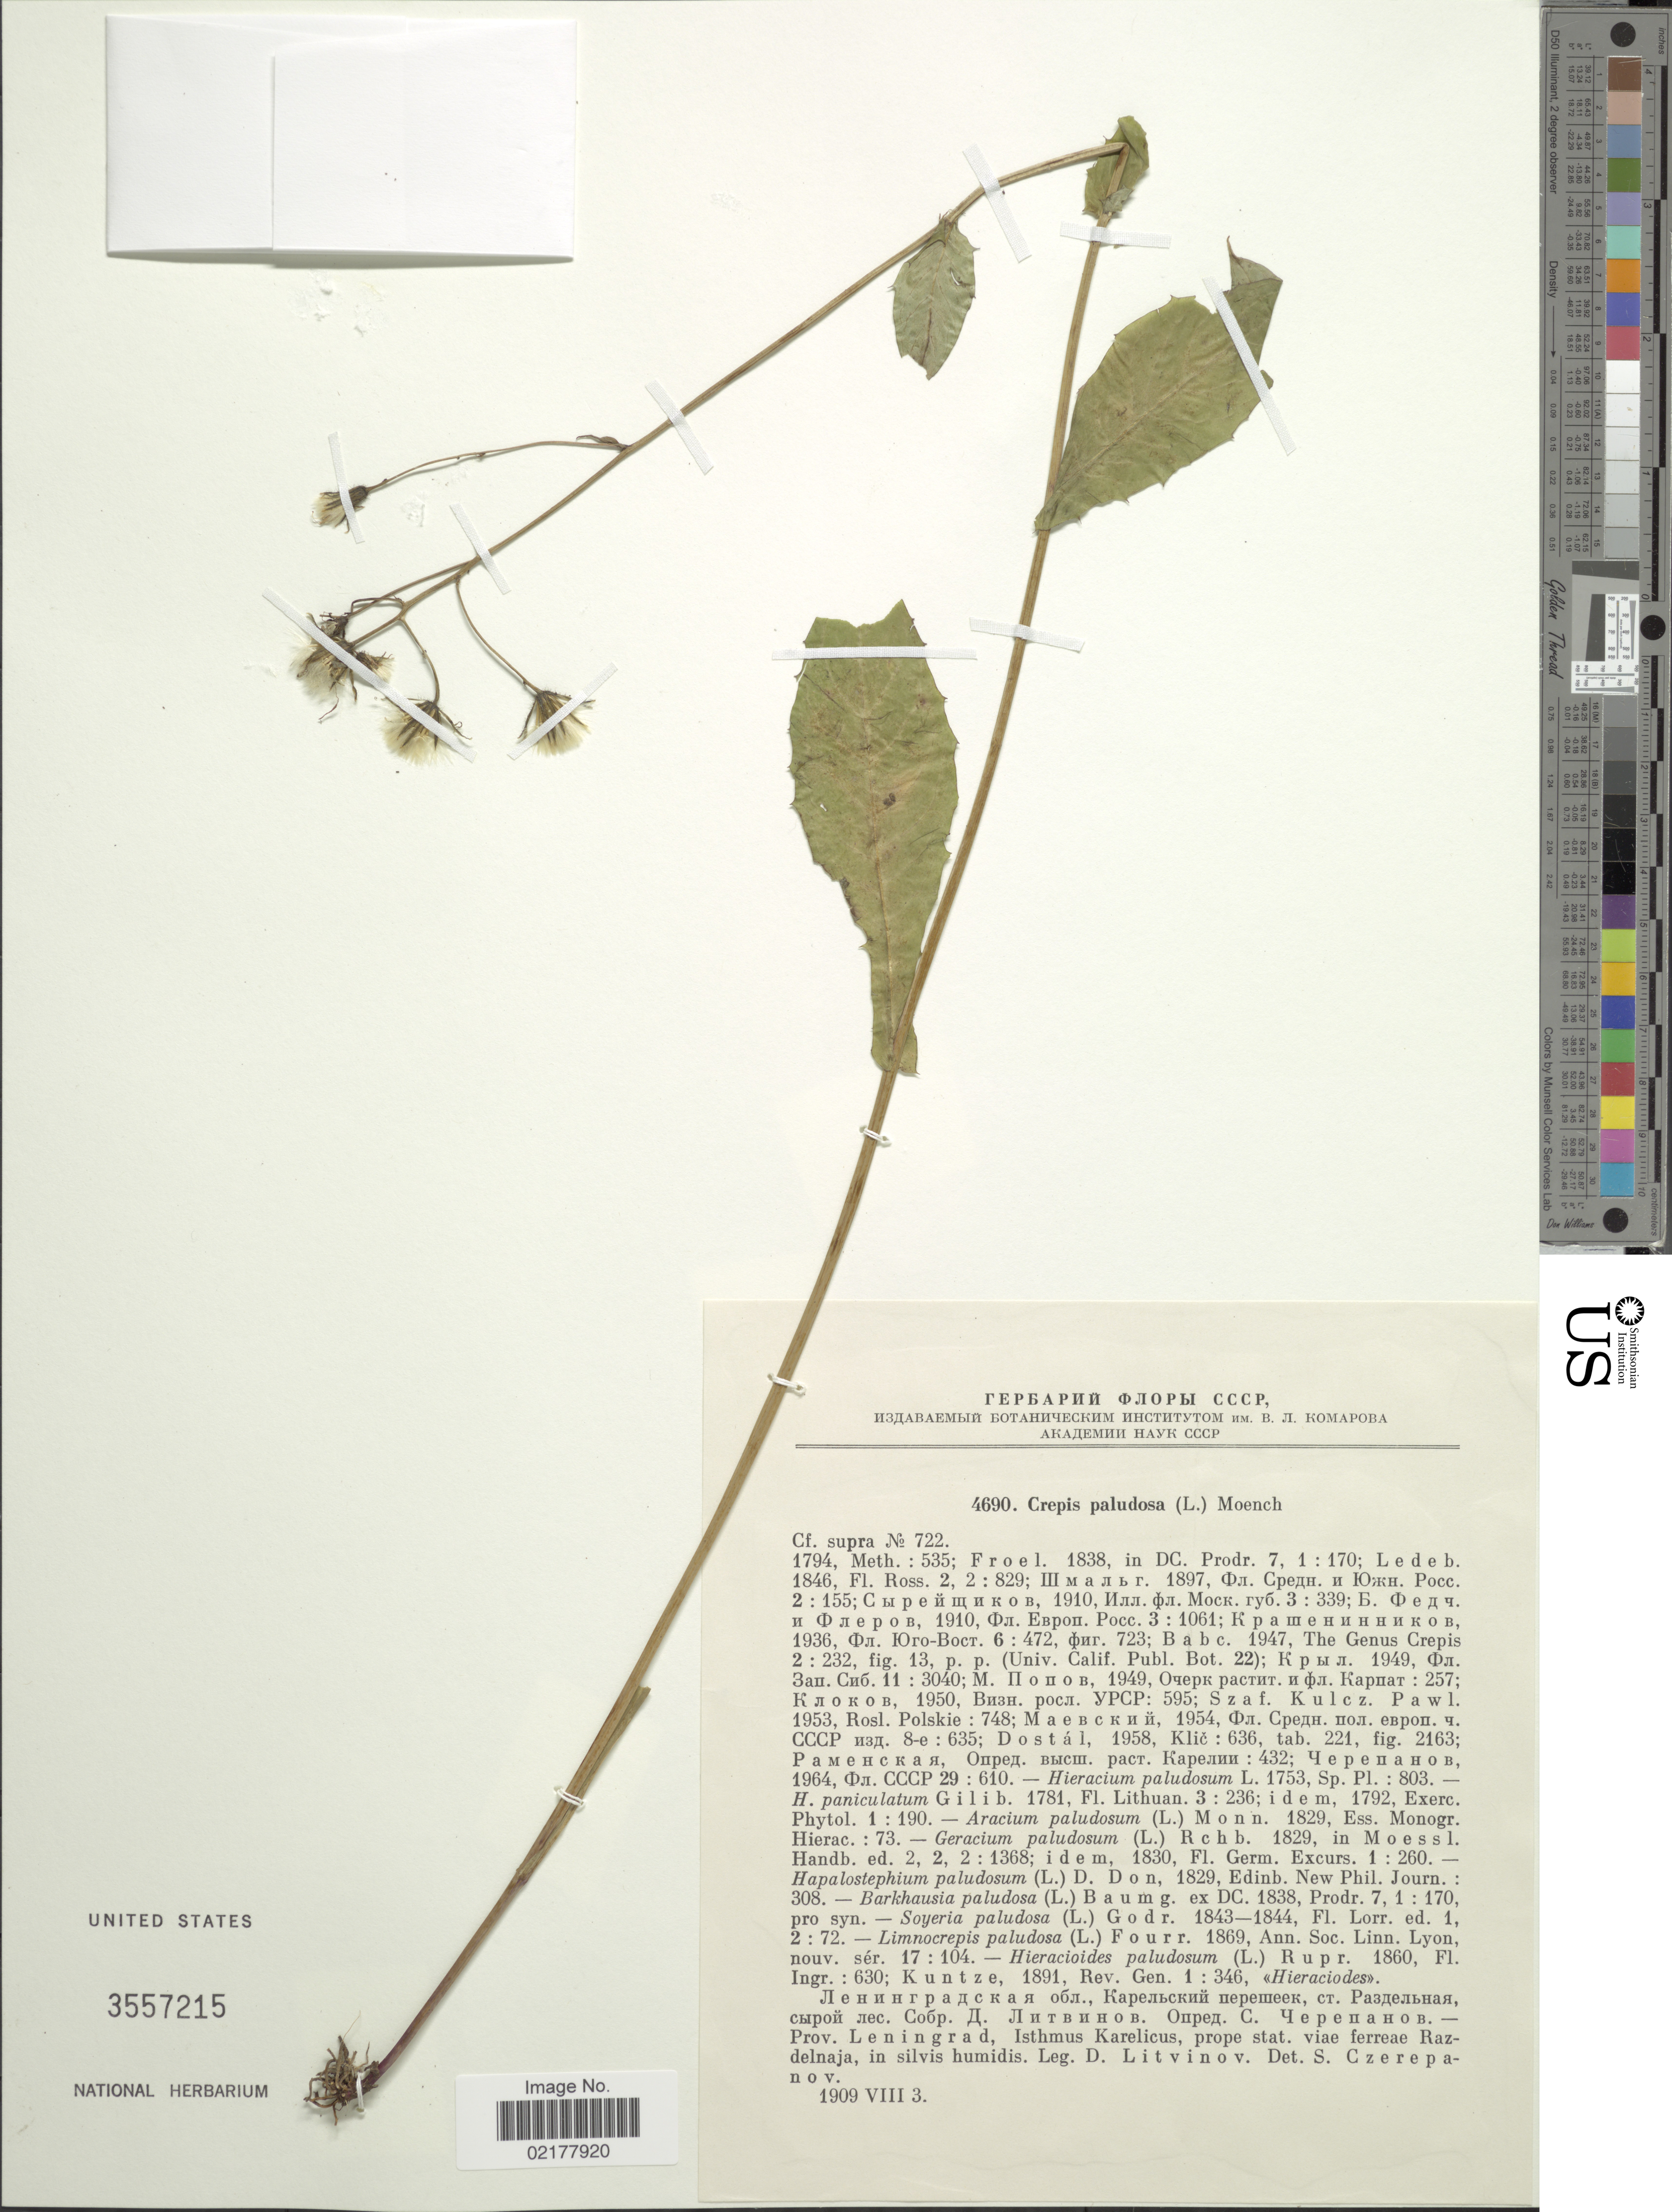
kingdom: Plantae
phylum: Tracheophyta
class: Magnoliopsida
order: Asterales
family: Asteraceae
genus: Crepis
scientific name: Crepis paludosa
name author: (L.) Moench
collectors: D. Litvinov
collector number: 4690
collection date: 1909-08-03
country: Russian Federation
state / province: St. Petersburg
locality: Prov. Leningrad, Isthmus Karelicus, prope stat. viae ferreae Razdelnaja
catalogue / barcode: US 3557215